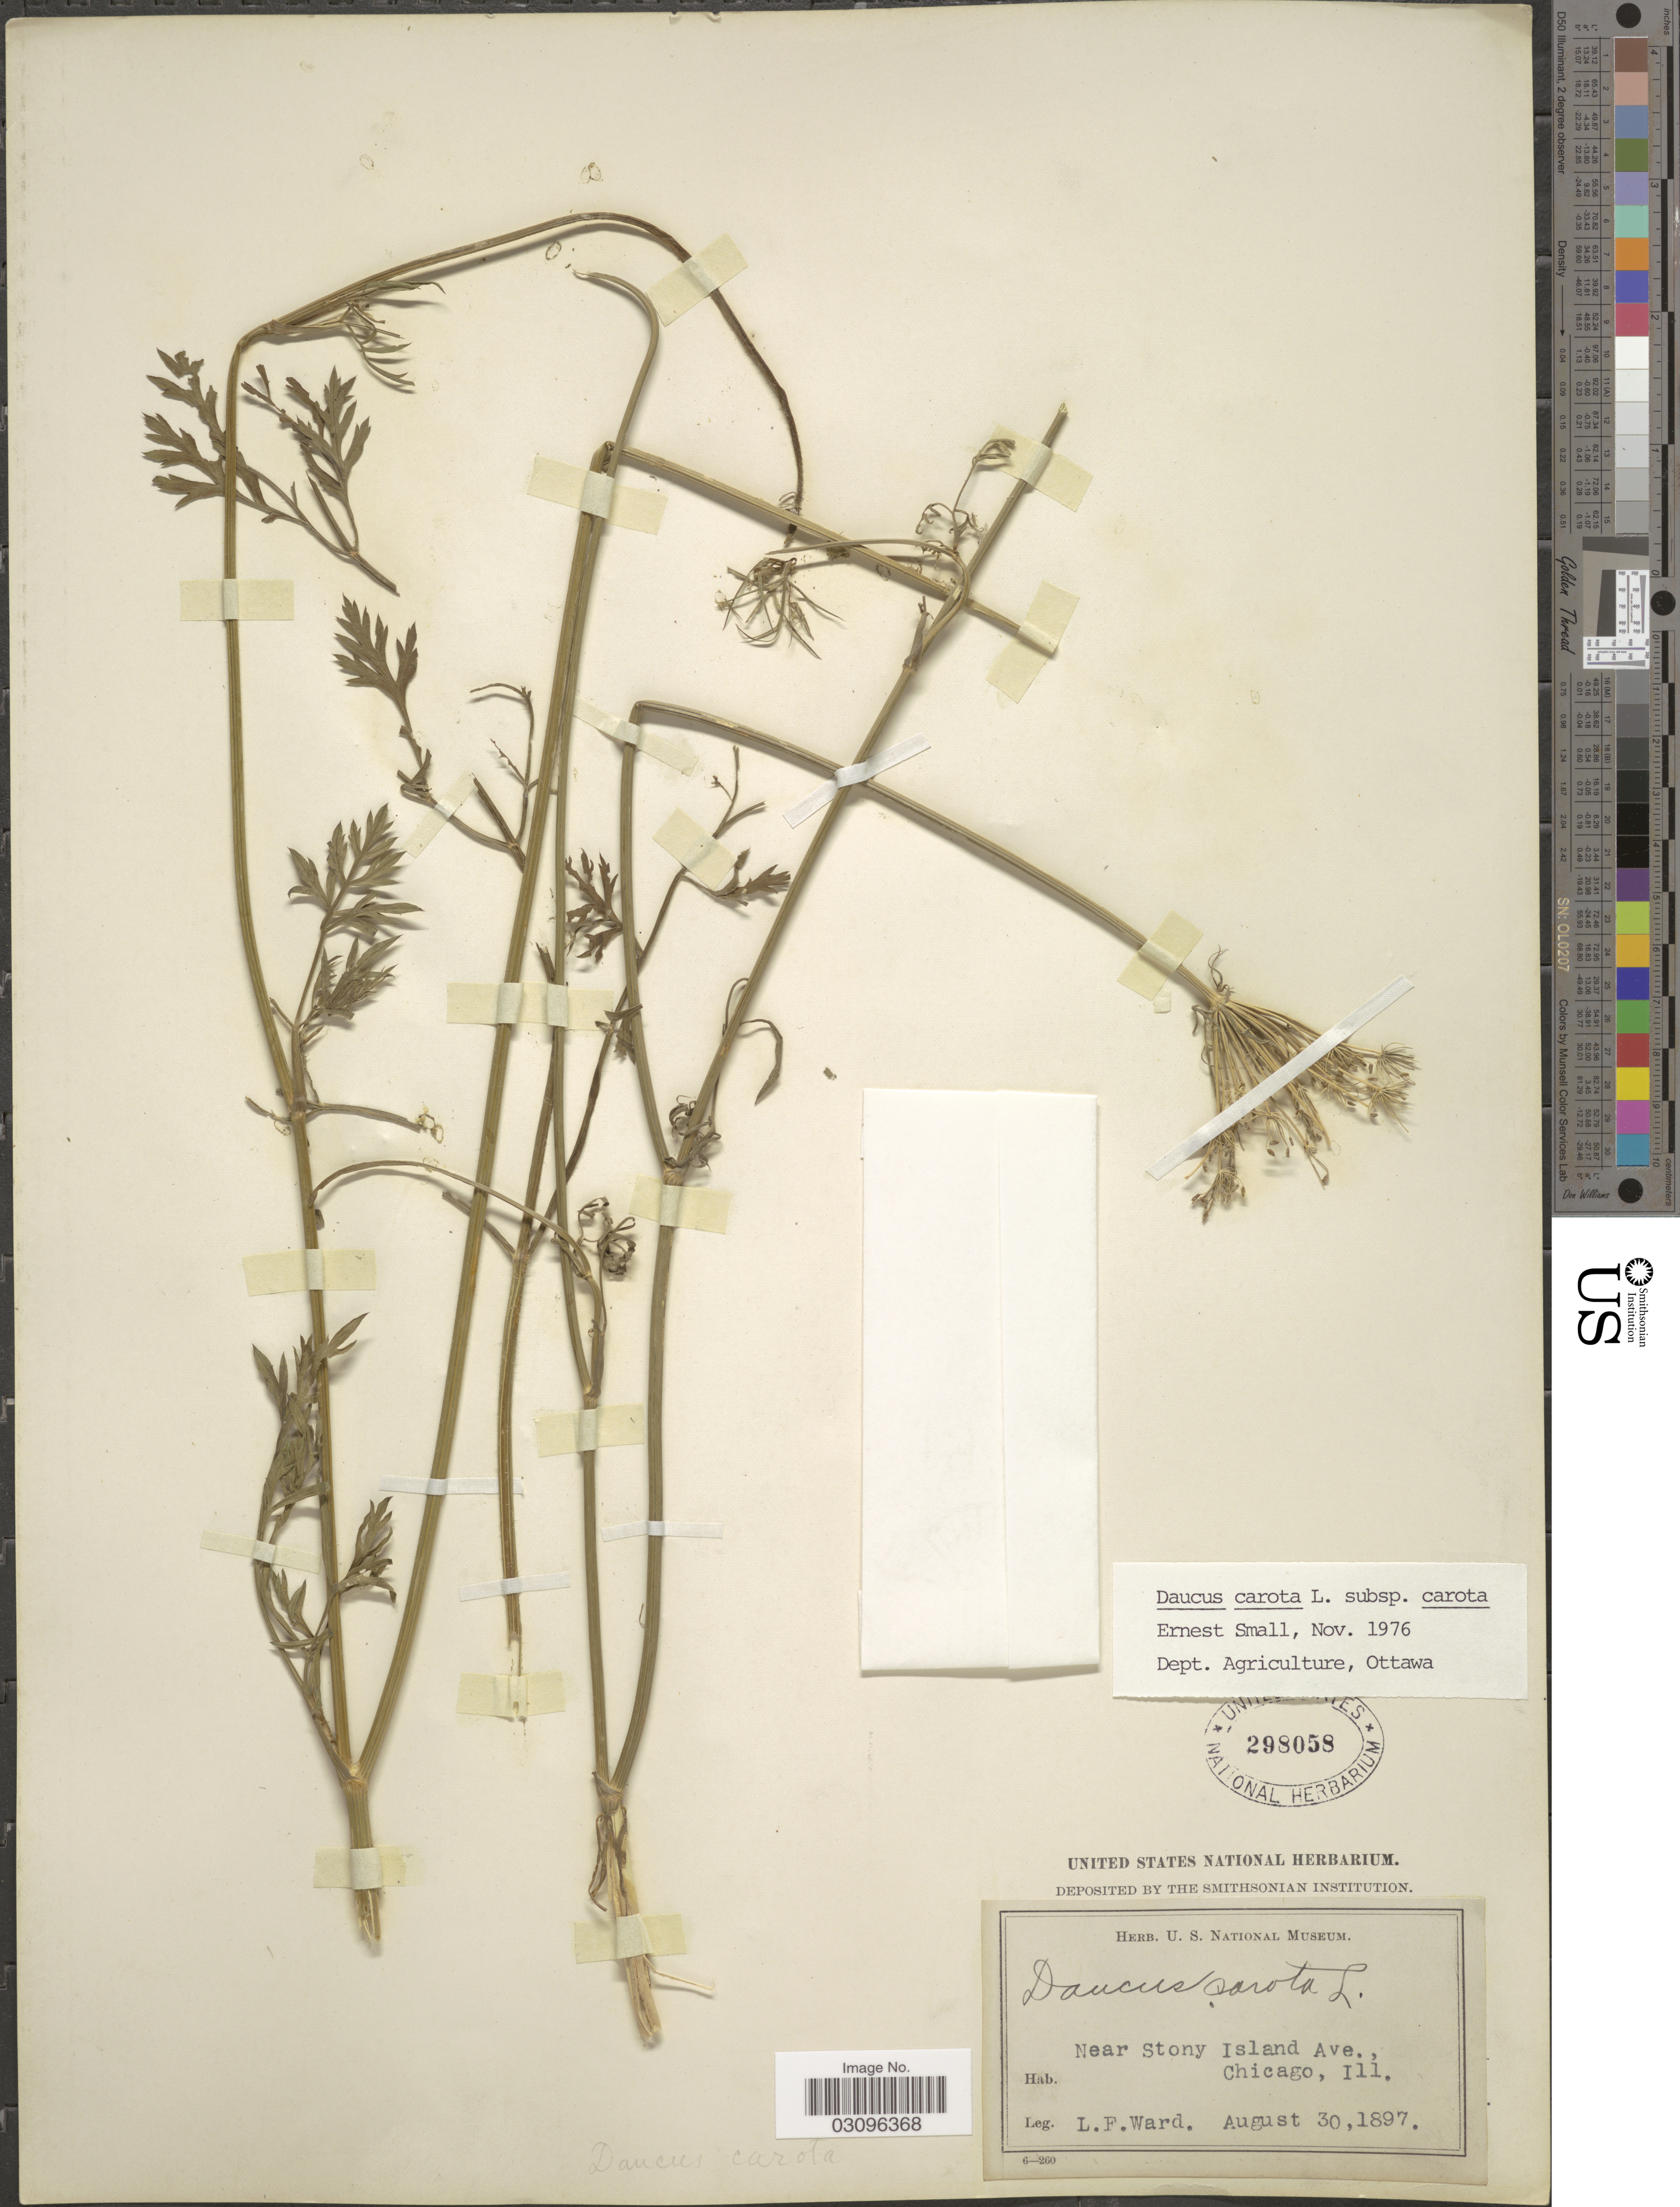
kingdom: Plantae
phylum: Tracheophyta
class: Magnoliopsida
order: Apiales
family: Apiaceae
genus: Daucus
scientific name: Daucus carota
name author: L.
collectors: L. Ward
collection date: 1897-08-30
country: United States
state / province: Illinois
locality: Near Stony Island Ave., Chicago.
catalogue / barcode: US 298058